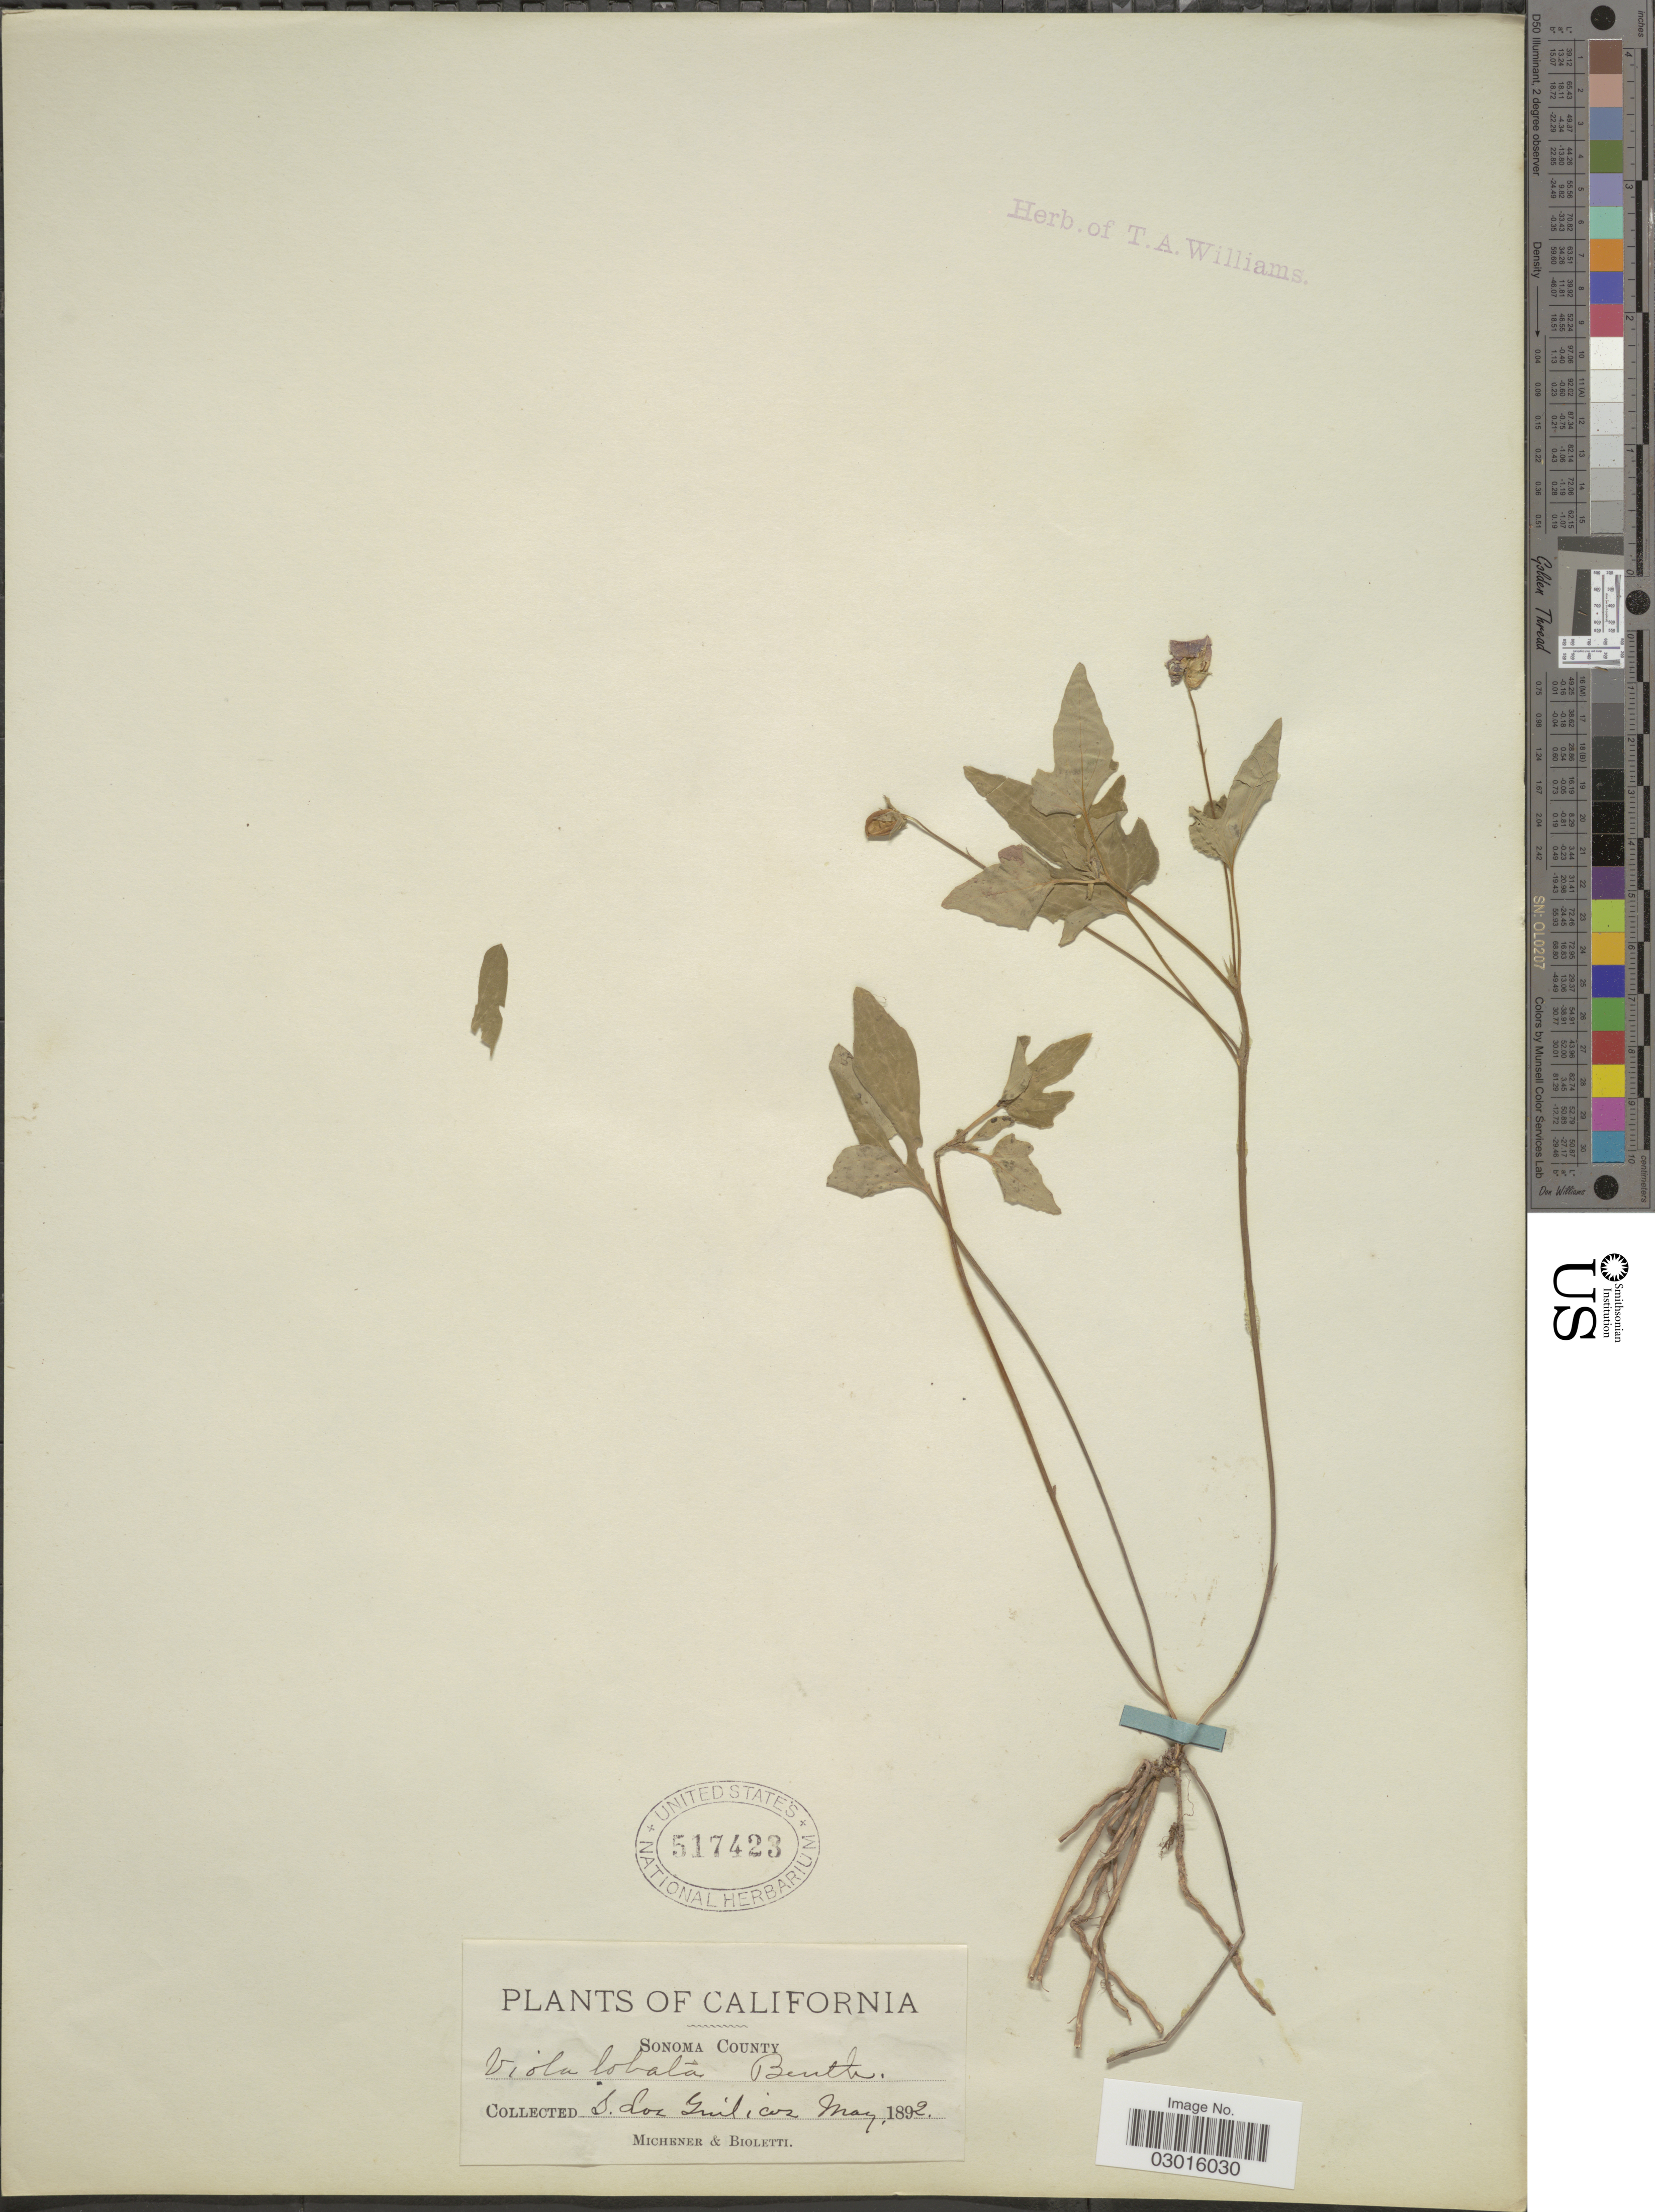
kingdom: Plantae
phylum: Tracheophyta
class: Magnoliopsida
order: Malpighiales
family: Violaceae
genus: Viola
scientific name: Viola lobata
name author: Benth.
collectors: -. Michener & -- Bioletti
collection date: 1892-05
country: United States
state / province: California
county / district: Sonoma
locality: Sonoma County, S. Los Guilicos.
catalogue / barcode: US 517423